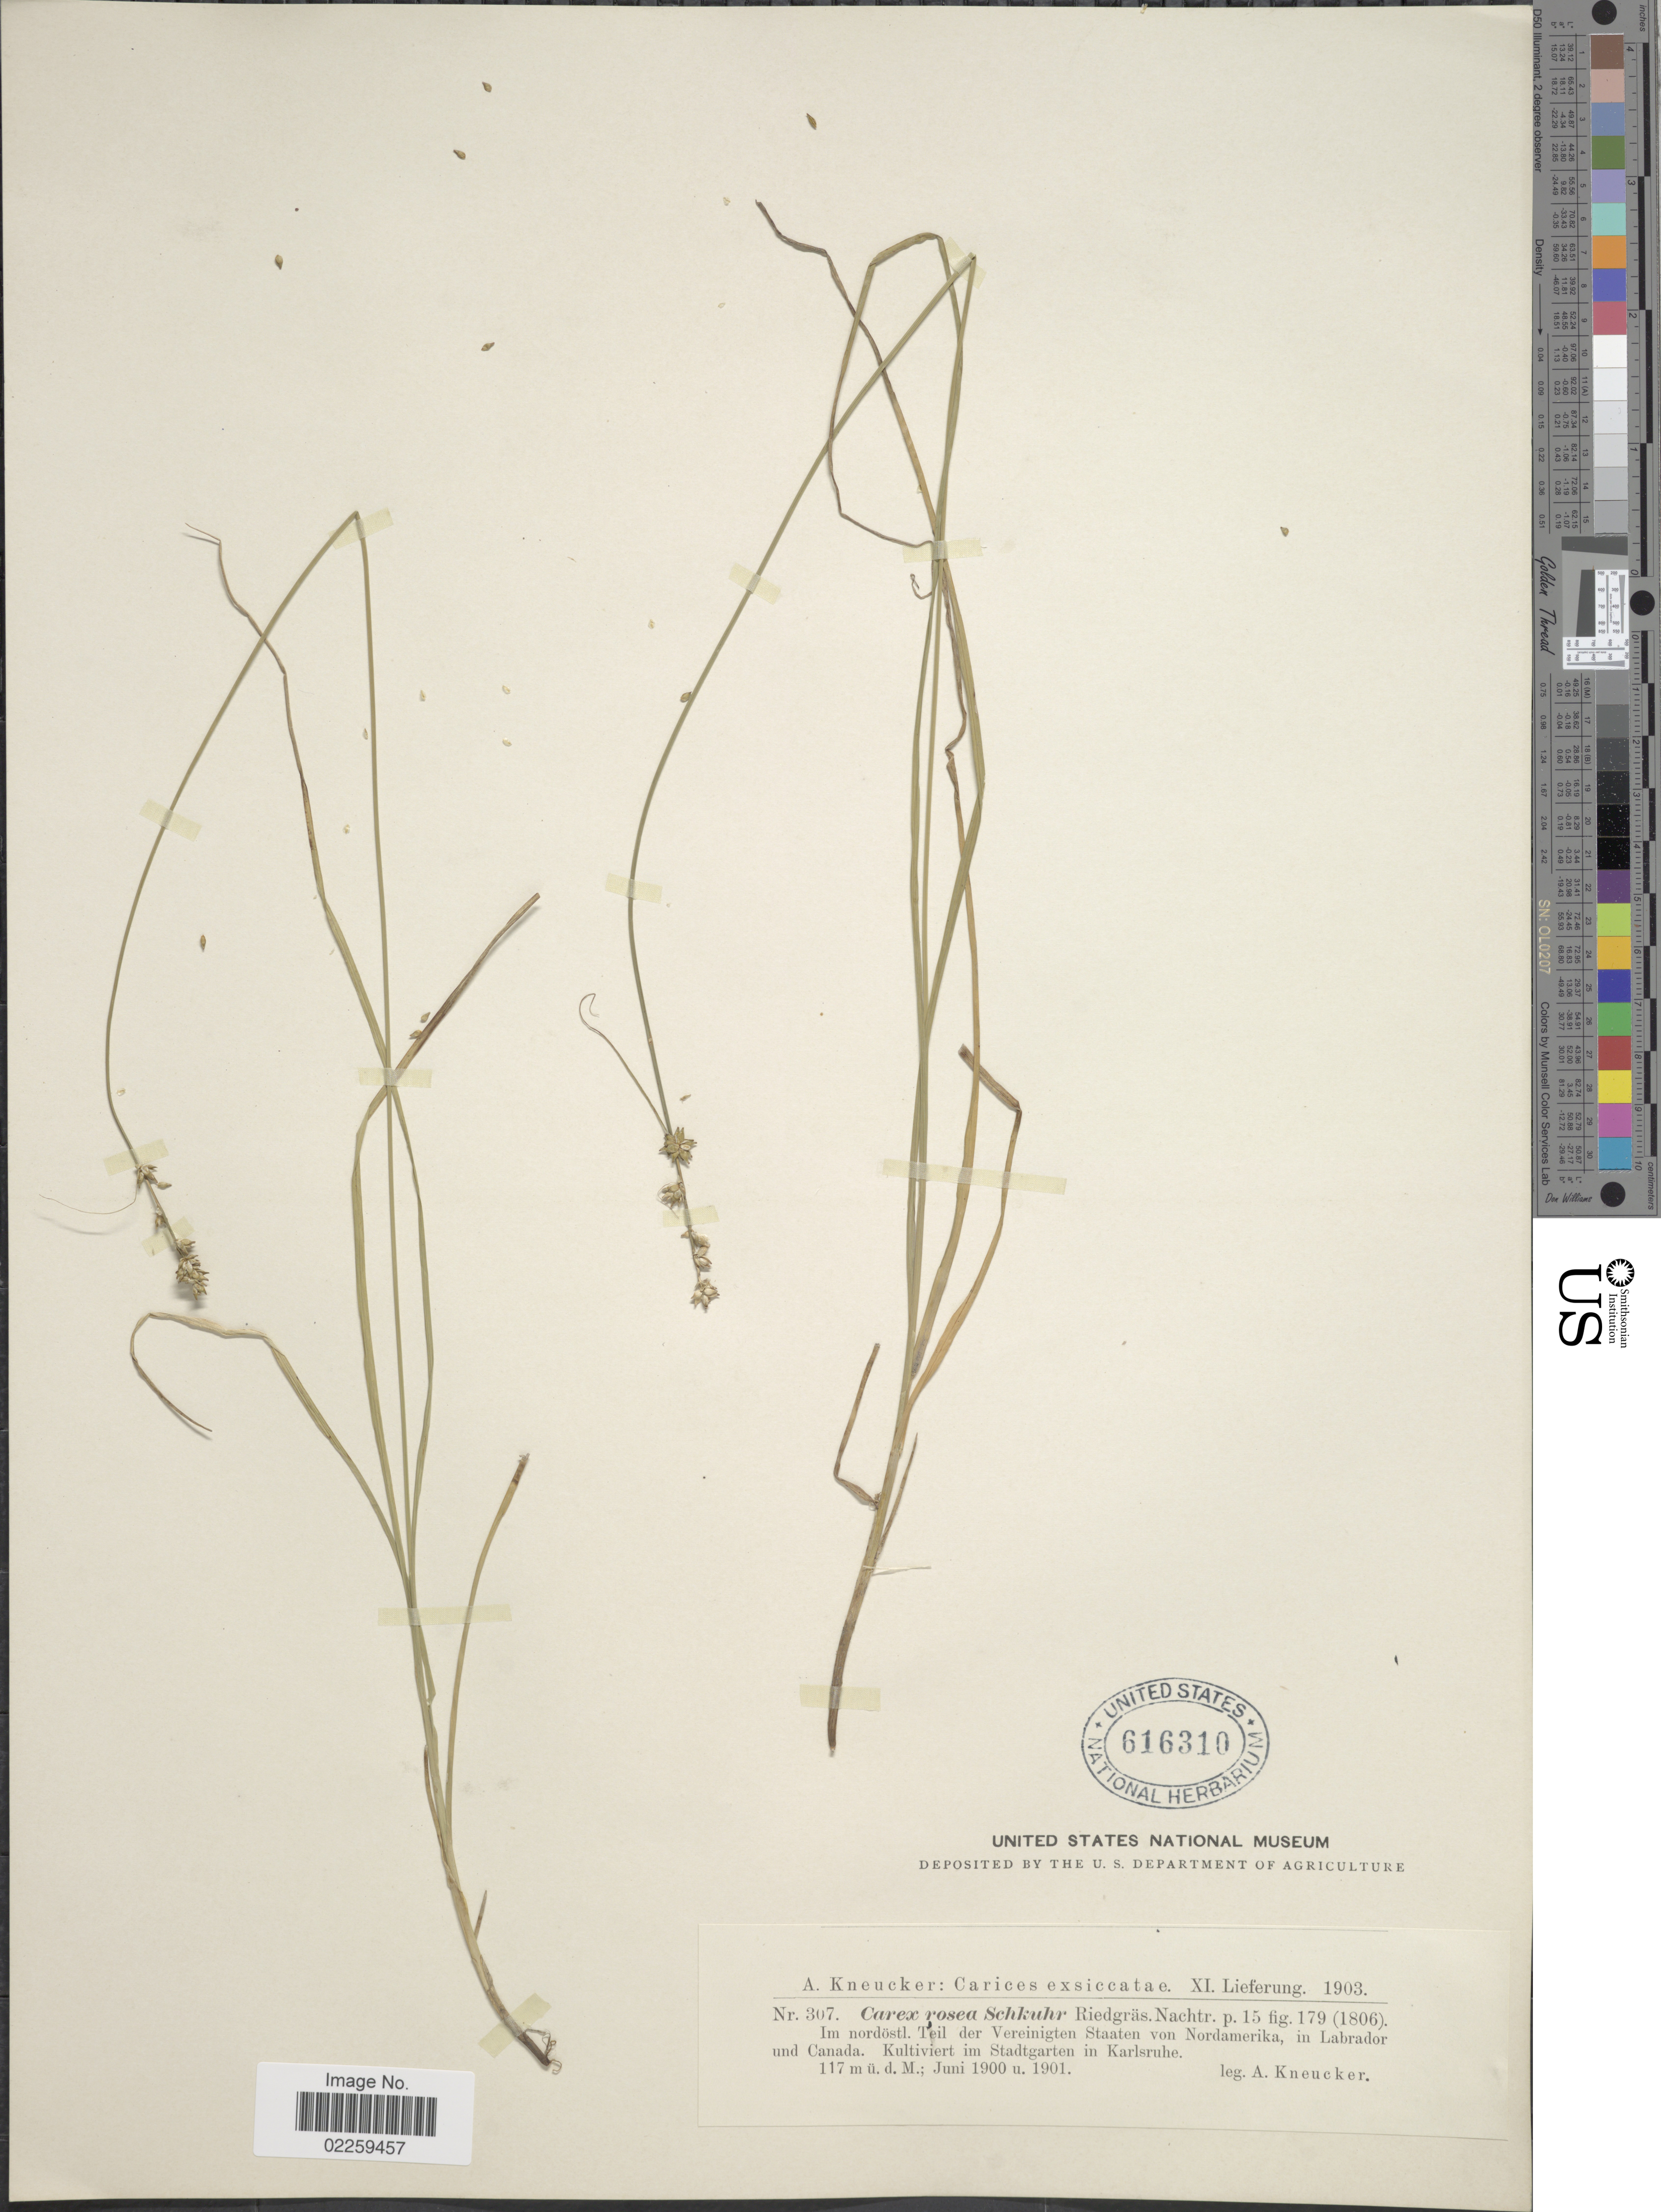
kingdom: Plantae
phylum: Tracheophyta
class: Liliopsida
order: Poales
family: Cyperaceae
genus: Carex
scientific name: Carex rosea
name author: Willd.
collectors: A. Kneucker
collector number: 307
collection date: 1900-06/1901-06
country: Canada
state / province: Newfoundland and Labrador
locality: In Nordostl. Teil der Vereinigten Staaten van Nordamerika, in Labrador und Canada.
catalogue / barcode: US 616310